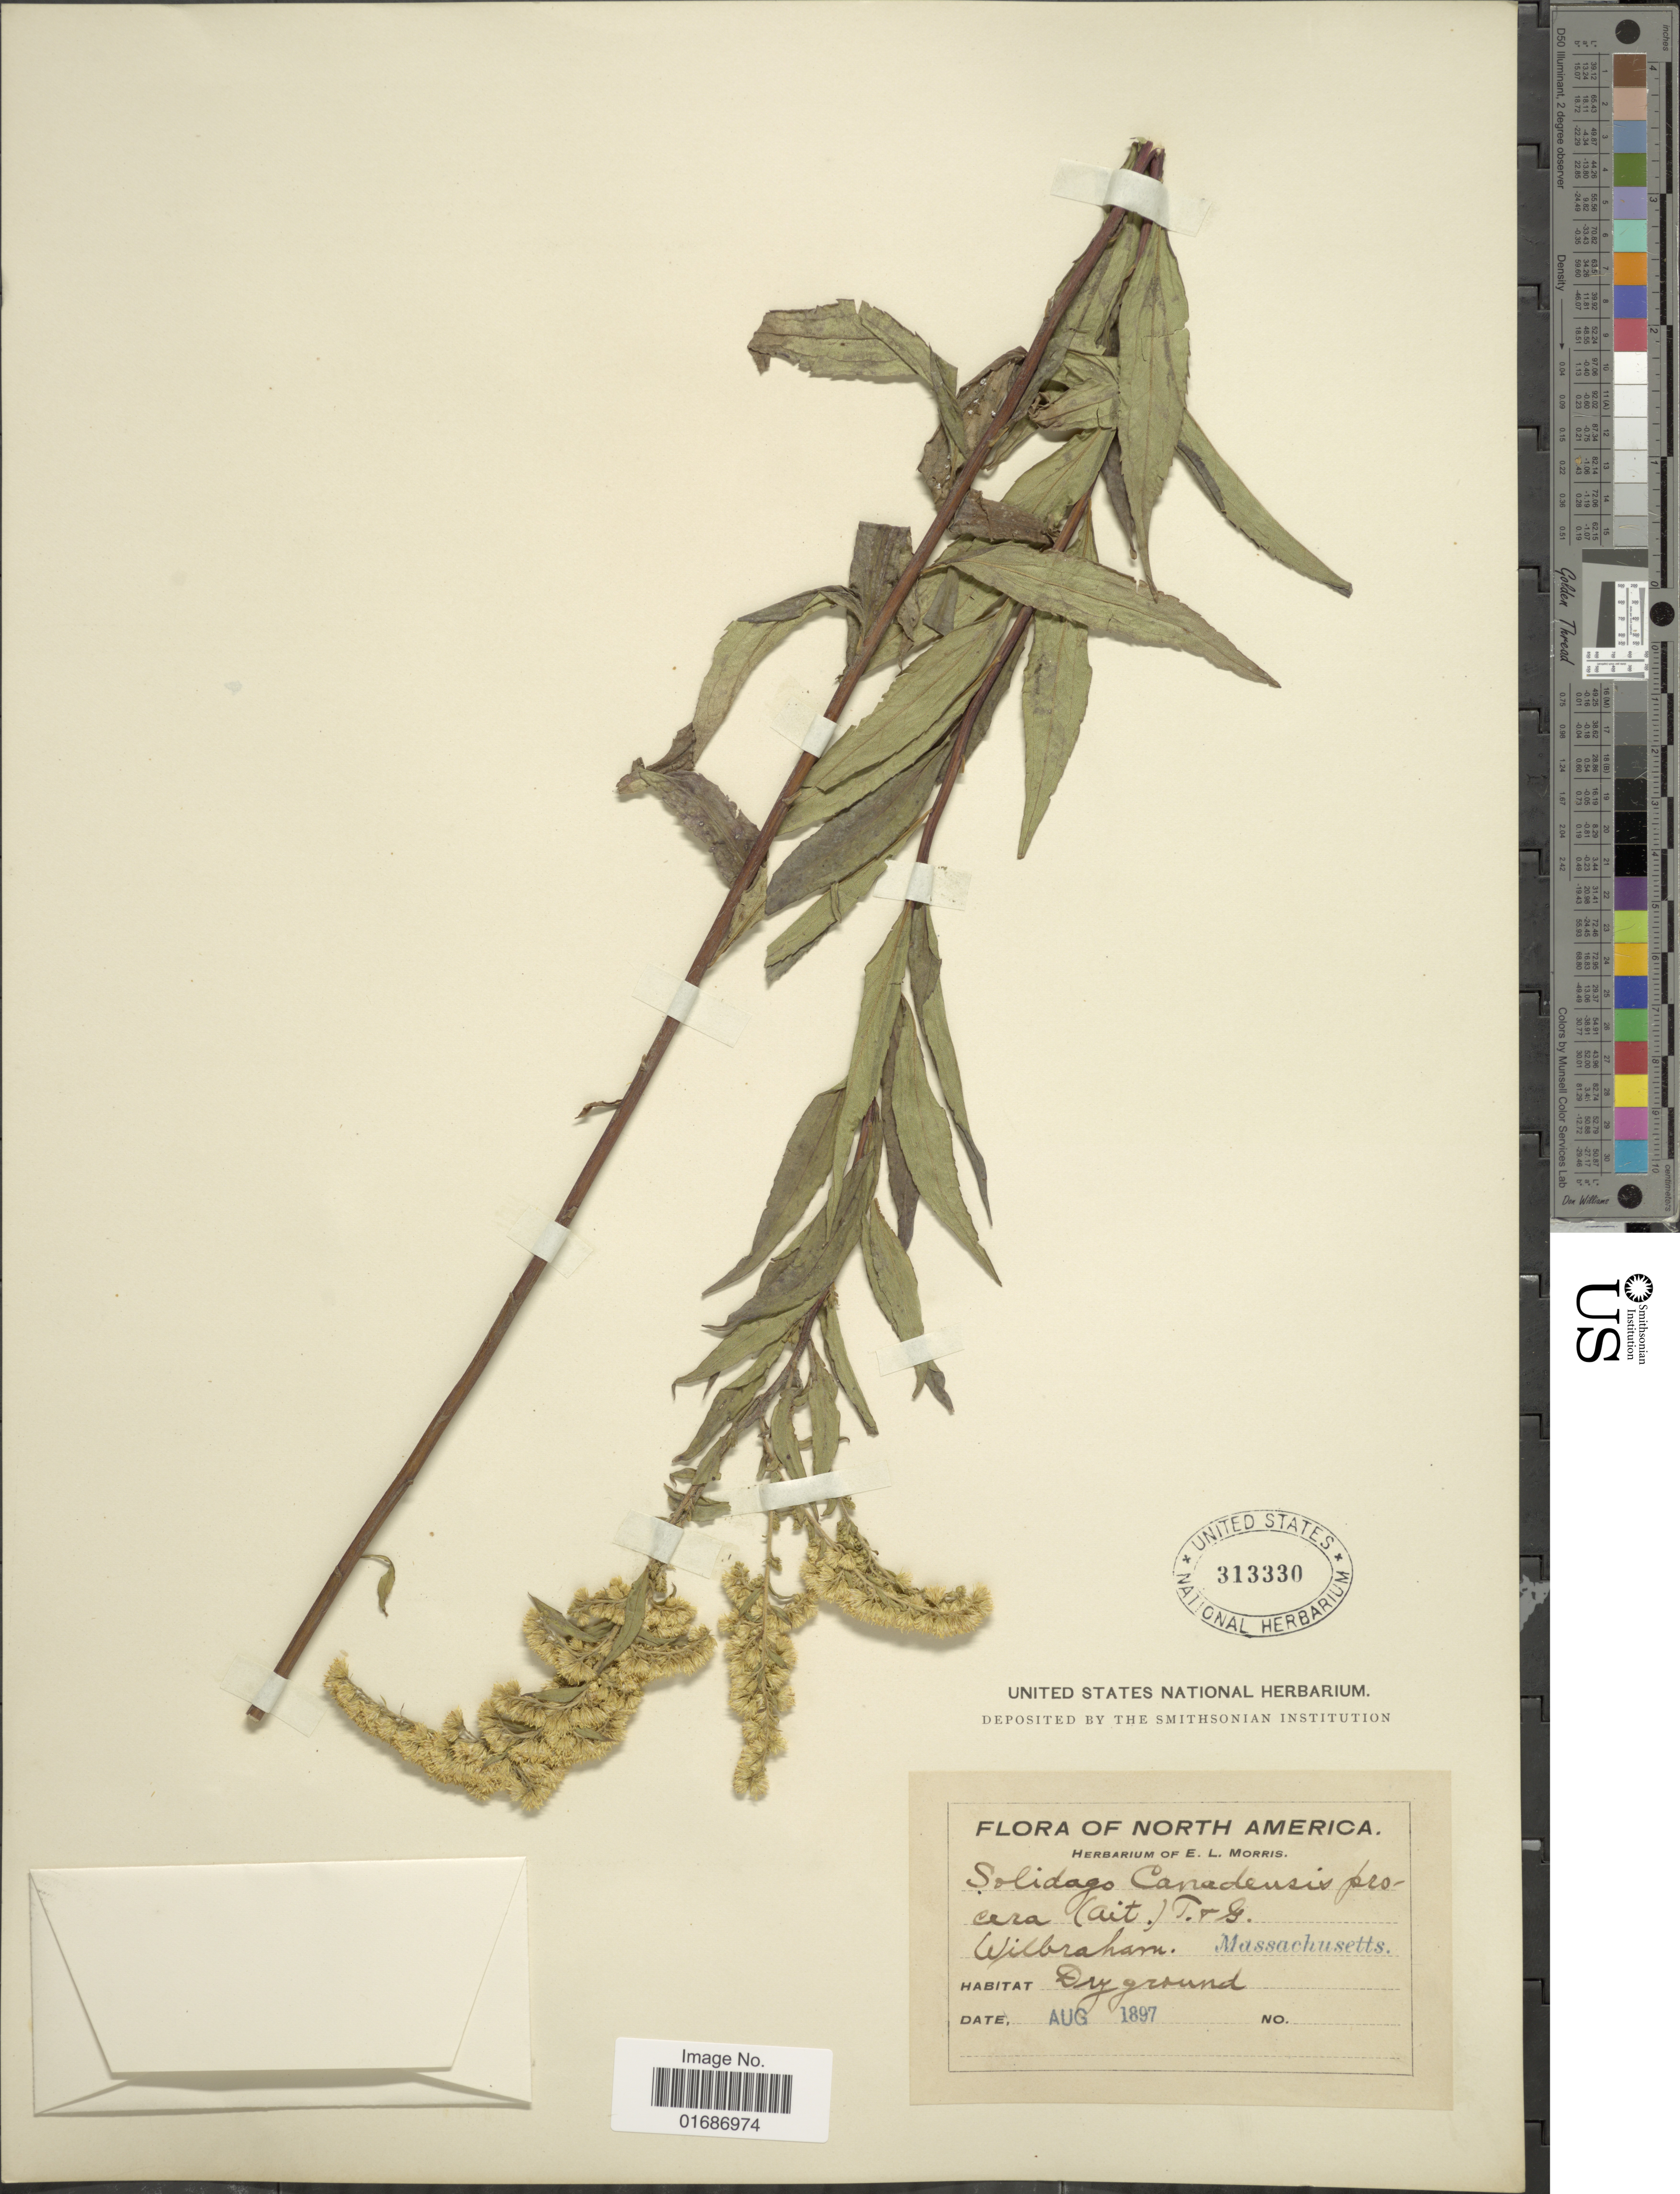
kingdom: Plantae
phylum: Tracheophyta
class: Magnoliopsida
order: Asterales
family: Asteraceae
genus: Solidago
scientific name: Solidago gigantea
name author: Aiton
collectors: ex herb. Of E. L. Morris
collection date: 1897-08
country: United States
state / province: Massachusetts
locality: Wilbraham, Massachusetts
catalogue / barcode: US 313330